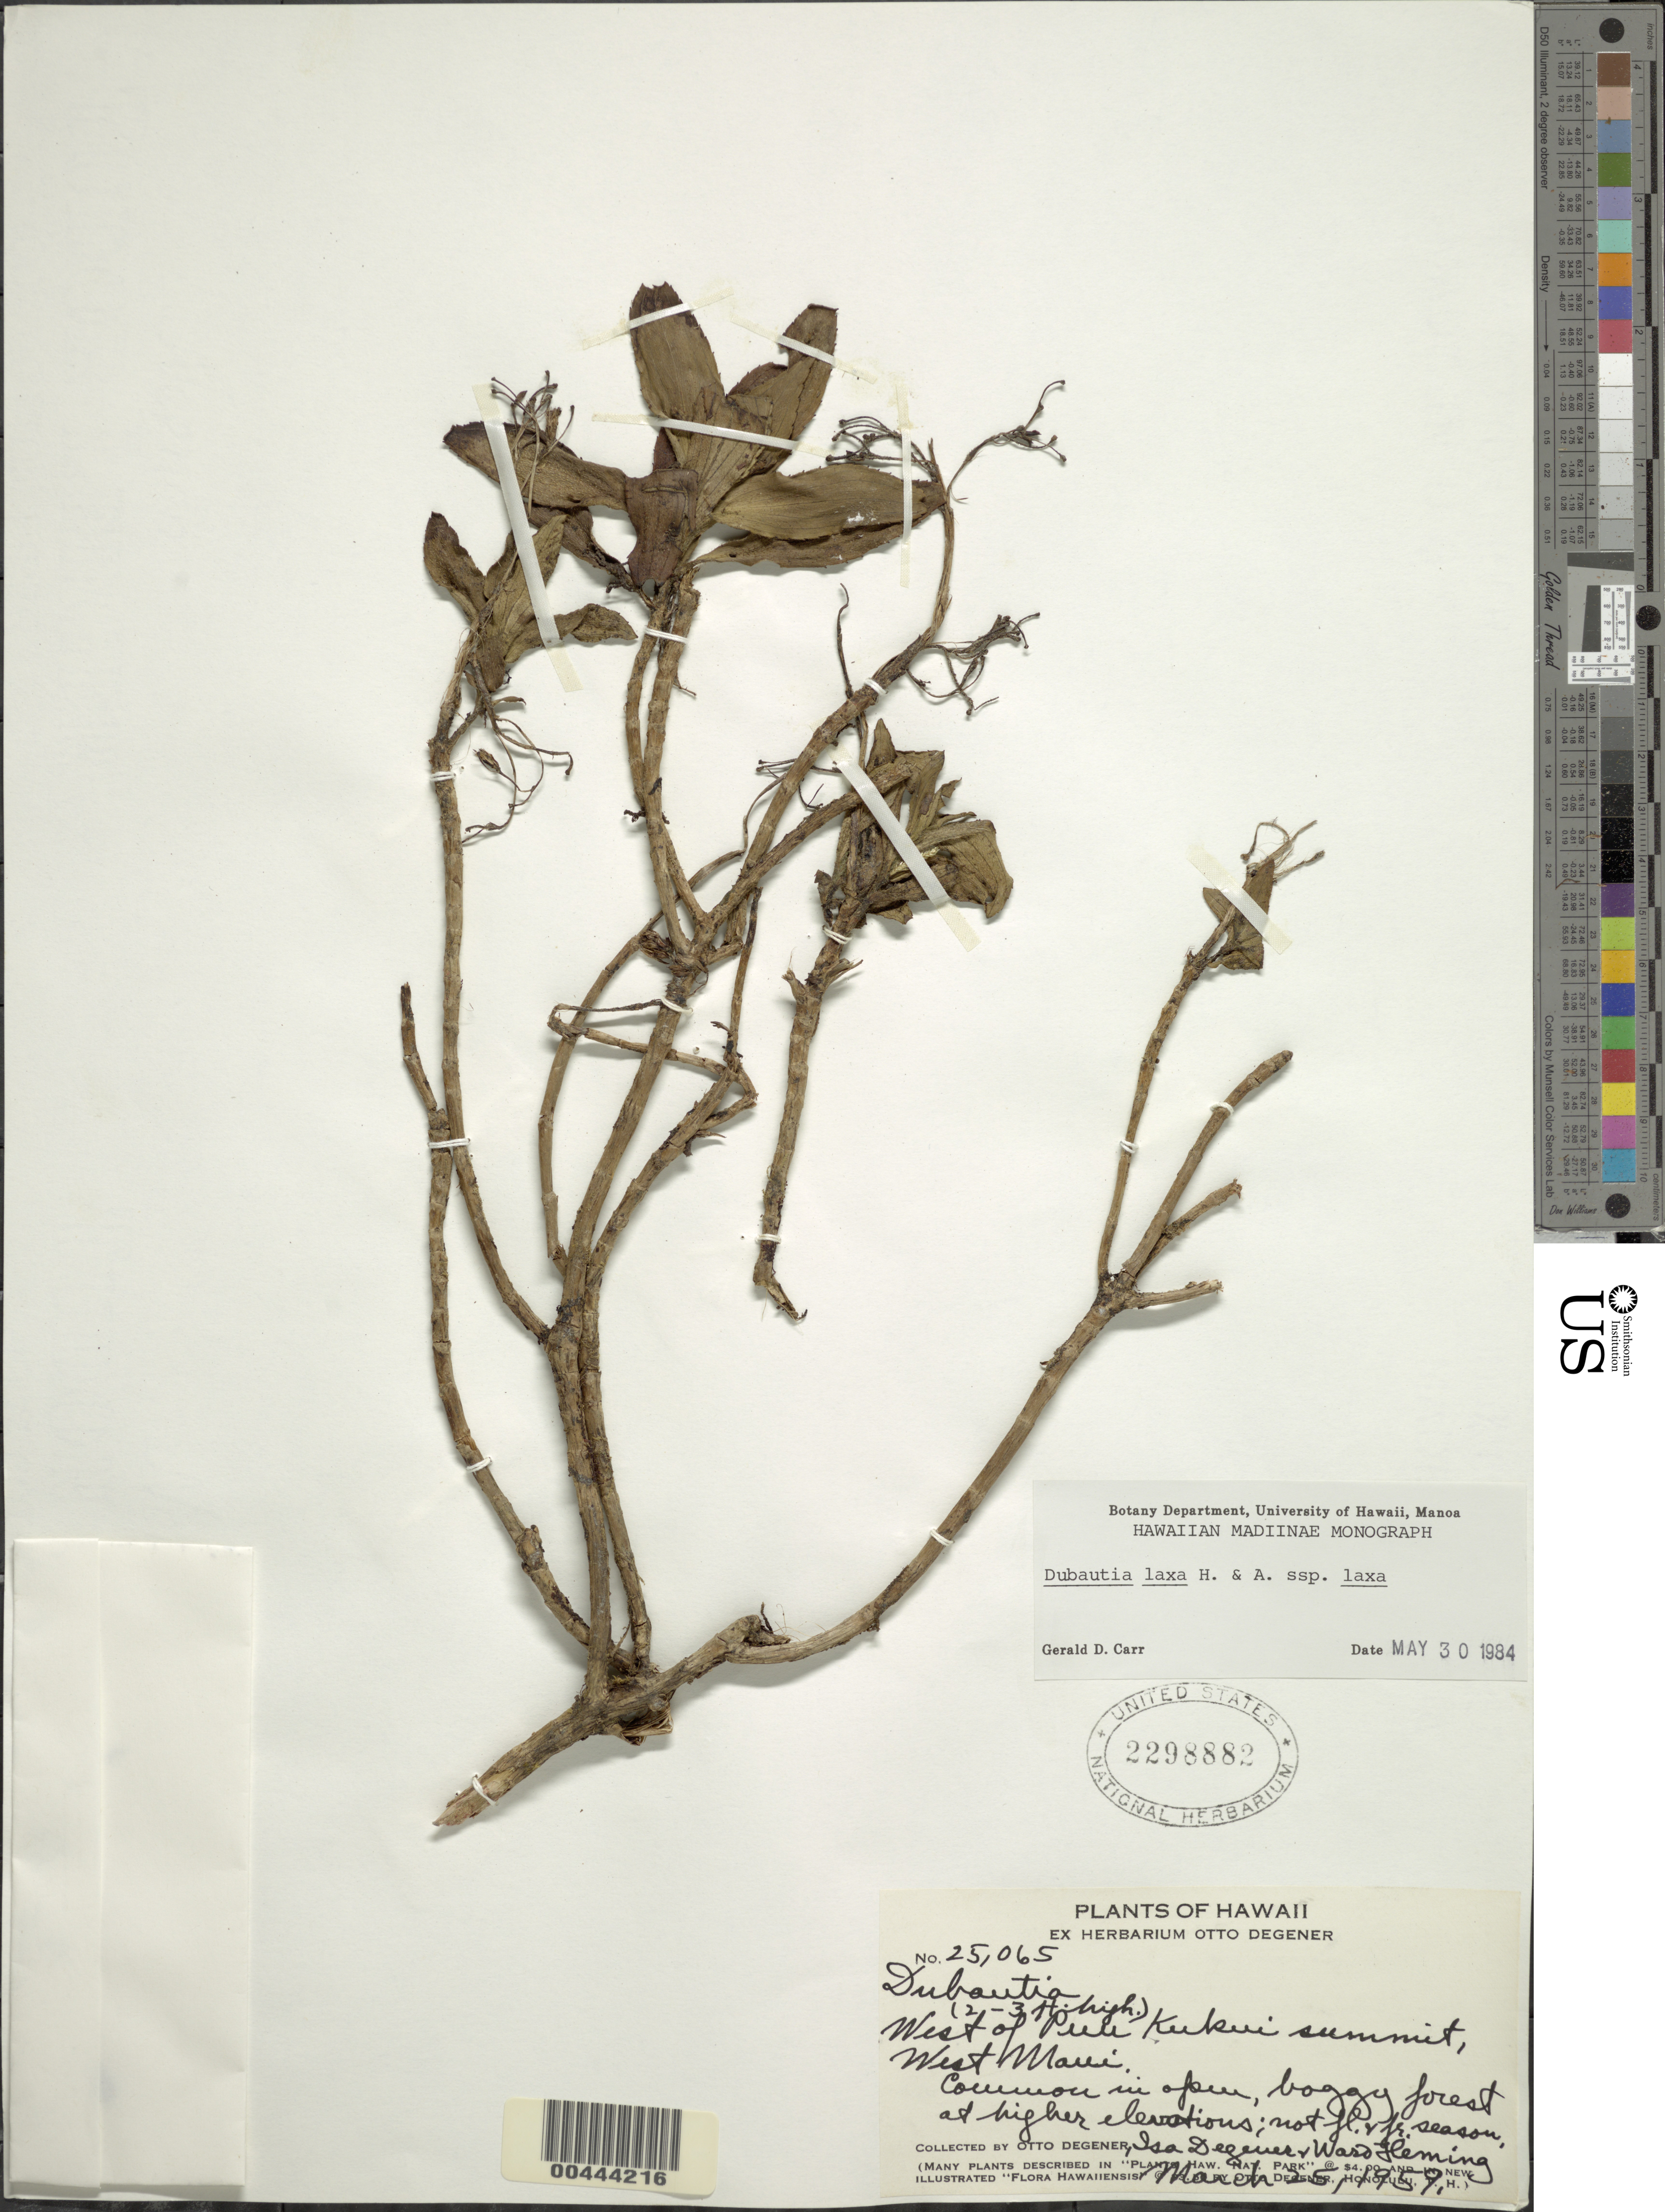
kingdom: Plantae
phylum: Tracheophyta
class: Magnoliopsida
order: Asterales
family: Asteraceae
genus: Dubautia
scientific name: Dubautia laxa subsp. laxa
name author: Hook. & Arn.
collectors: O. Degener, I. Degener & W. Fleming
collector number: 25065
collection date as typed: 25 Mar 1959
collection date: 1959-03-25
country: United States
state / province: Hawaii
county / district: Maui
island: Maui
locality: W of Puu Kukui summit, W Maui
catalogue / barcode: US 2298882